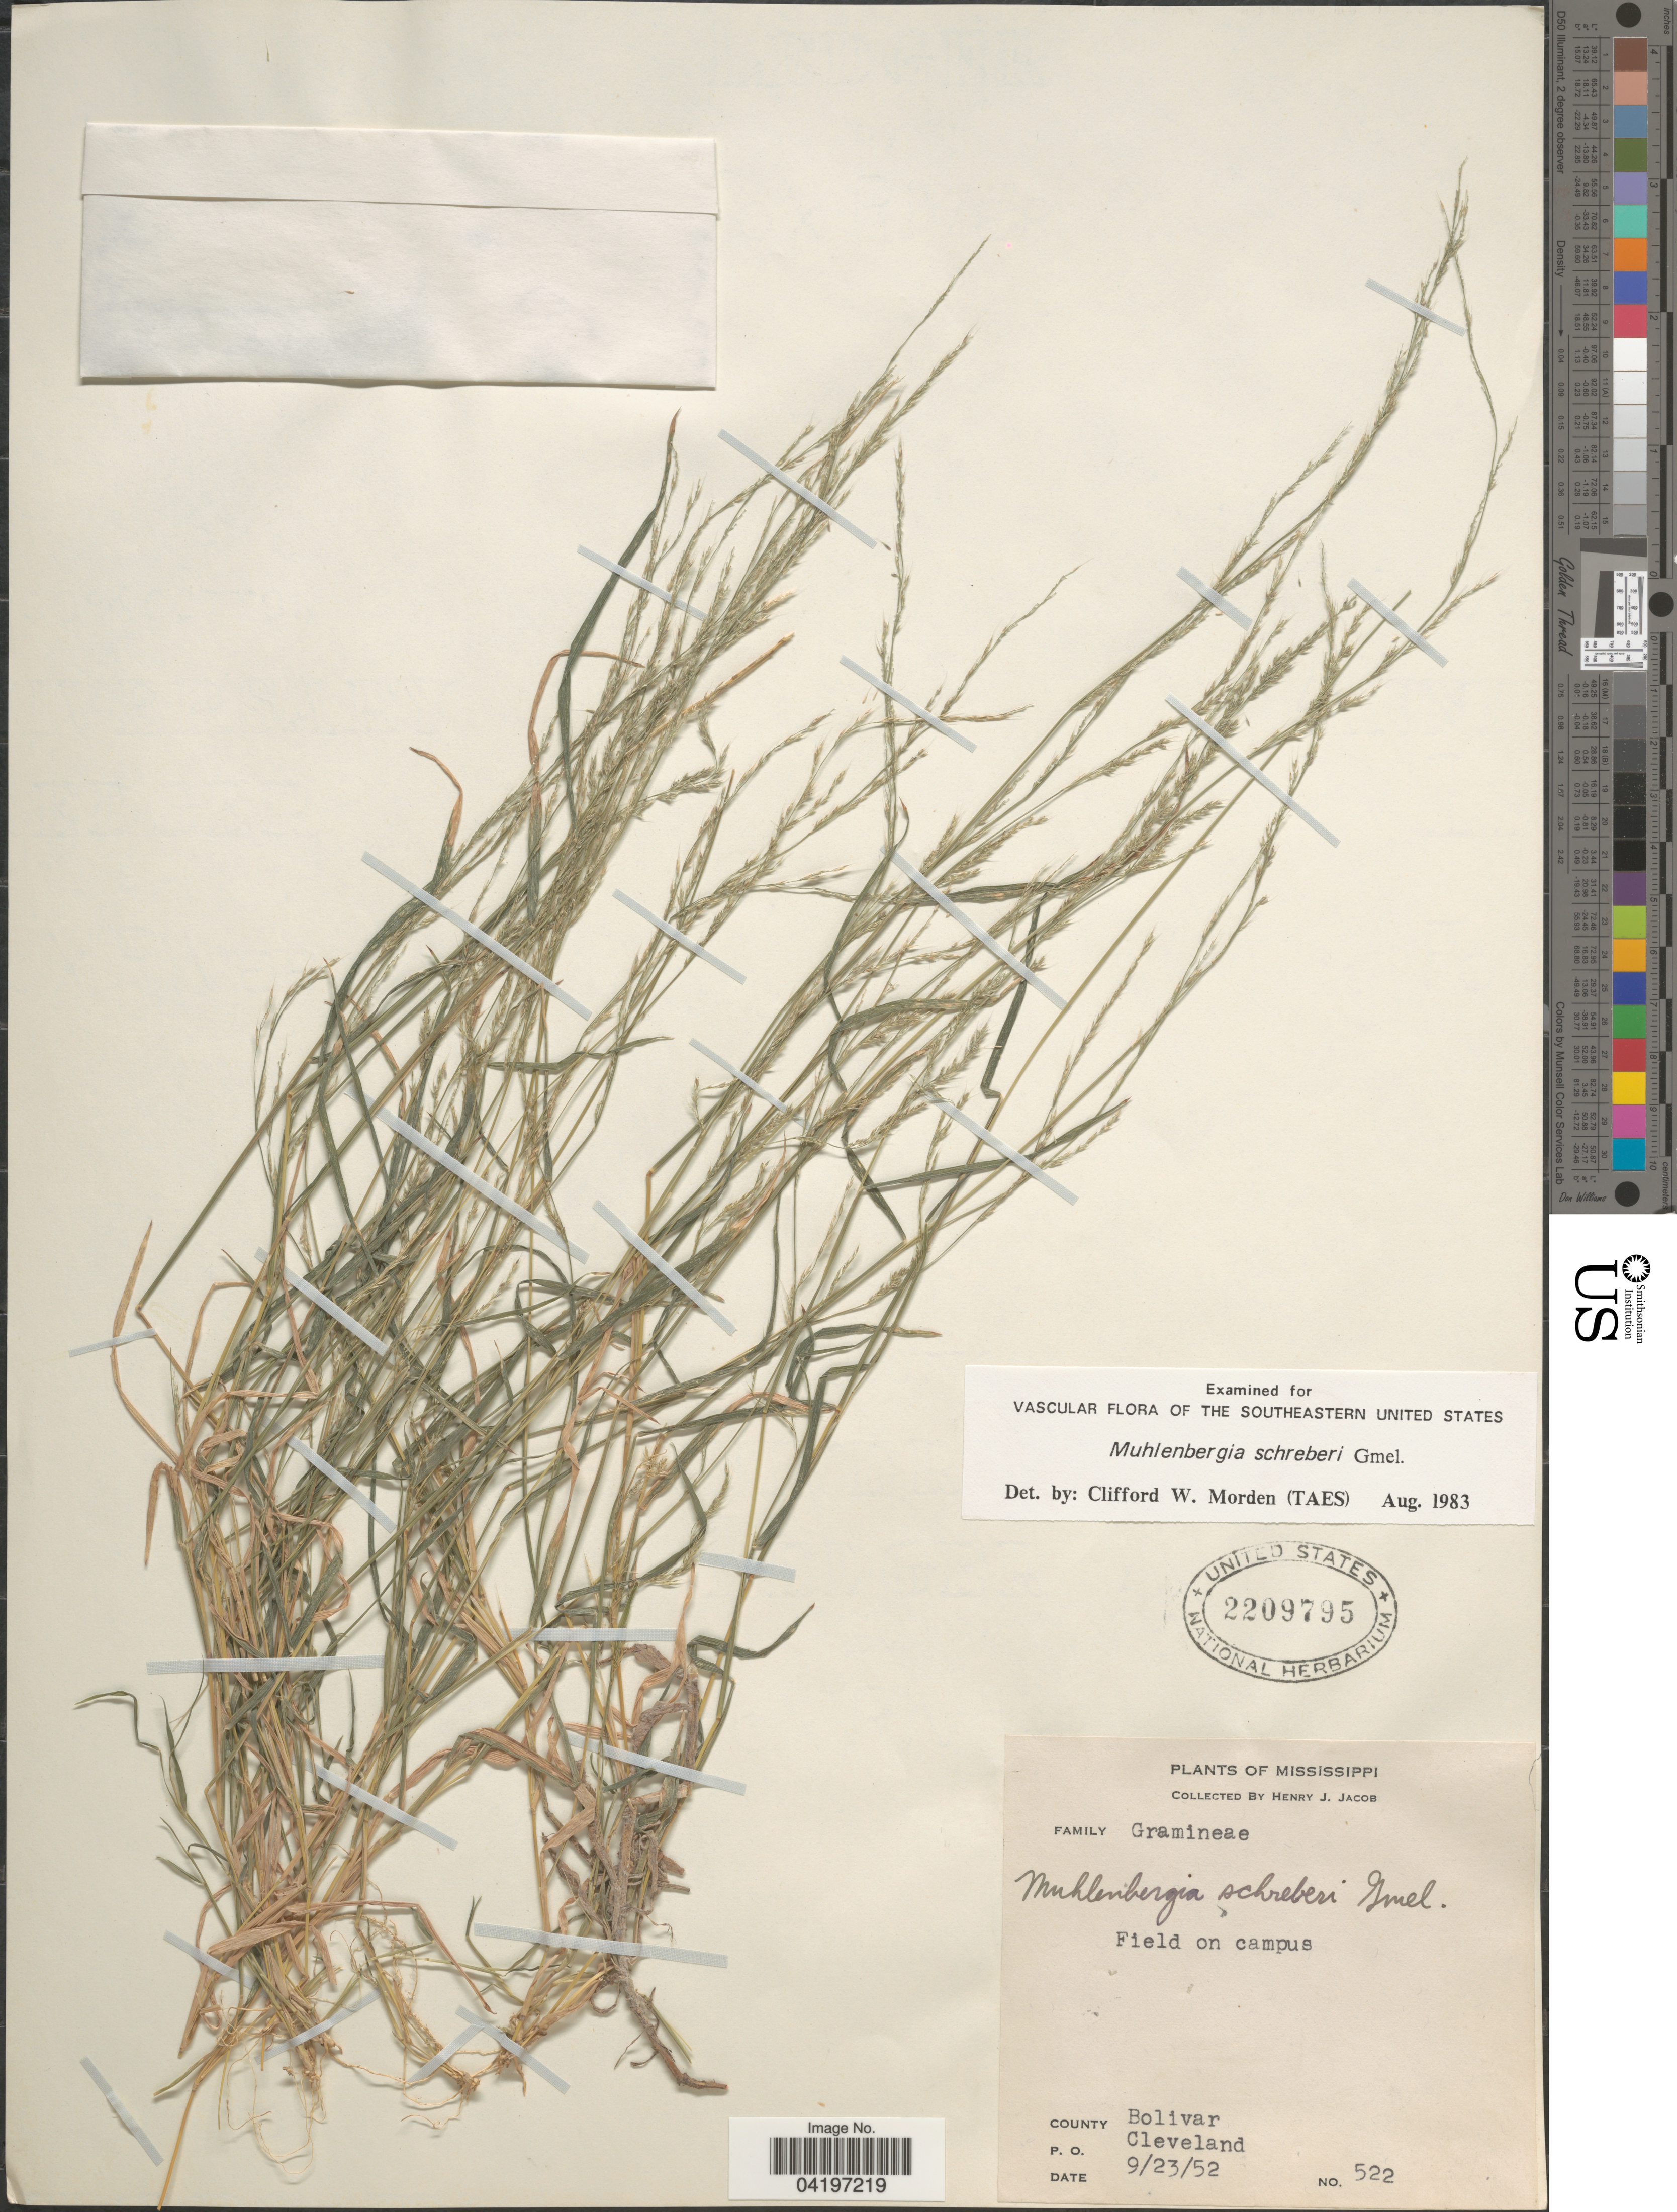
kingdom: Plantae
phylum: Tracheophyta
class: Liliopsida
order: Poales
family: Poaceae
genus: Muhlenbergia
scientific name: Muhlenbergia schreberi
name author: J.F. Gmel.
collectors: H. Jacob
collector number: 522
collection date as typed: Transcribed d/m/y: 23/9/52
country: United States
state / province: Mississippi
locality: Field on campus. County Bolivar. P. O. Cleveland.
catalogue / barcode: US 2209795